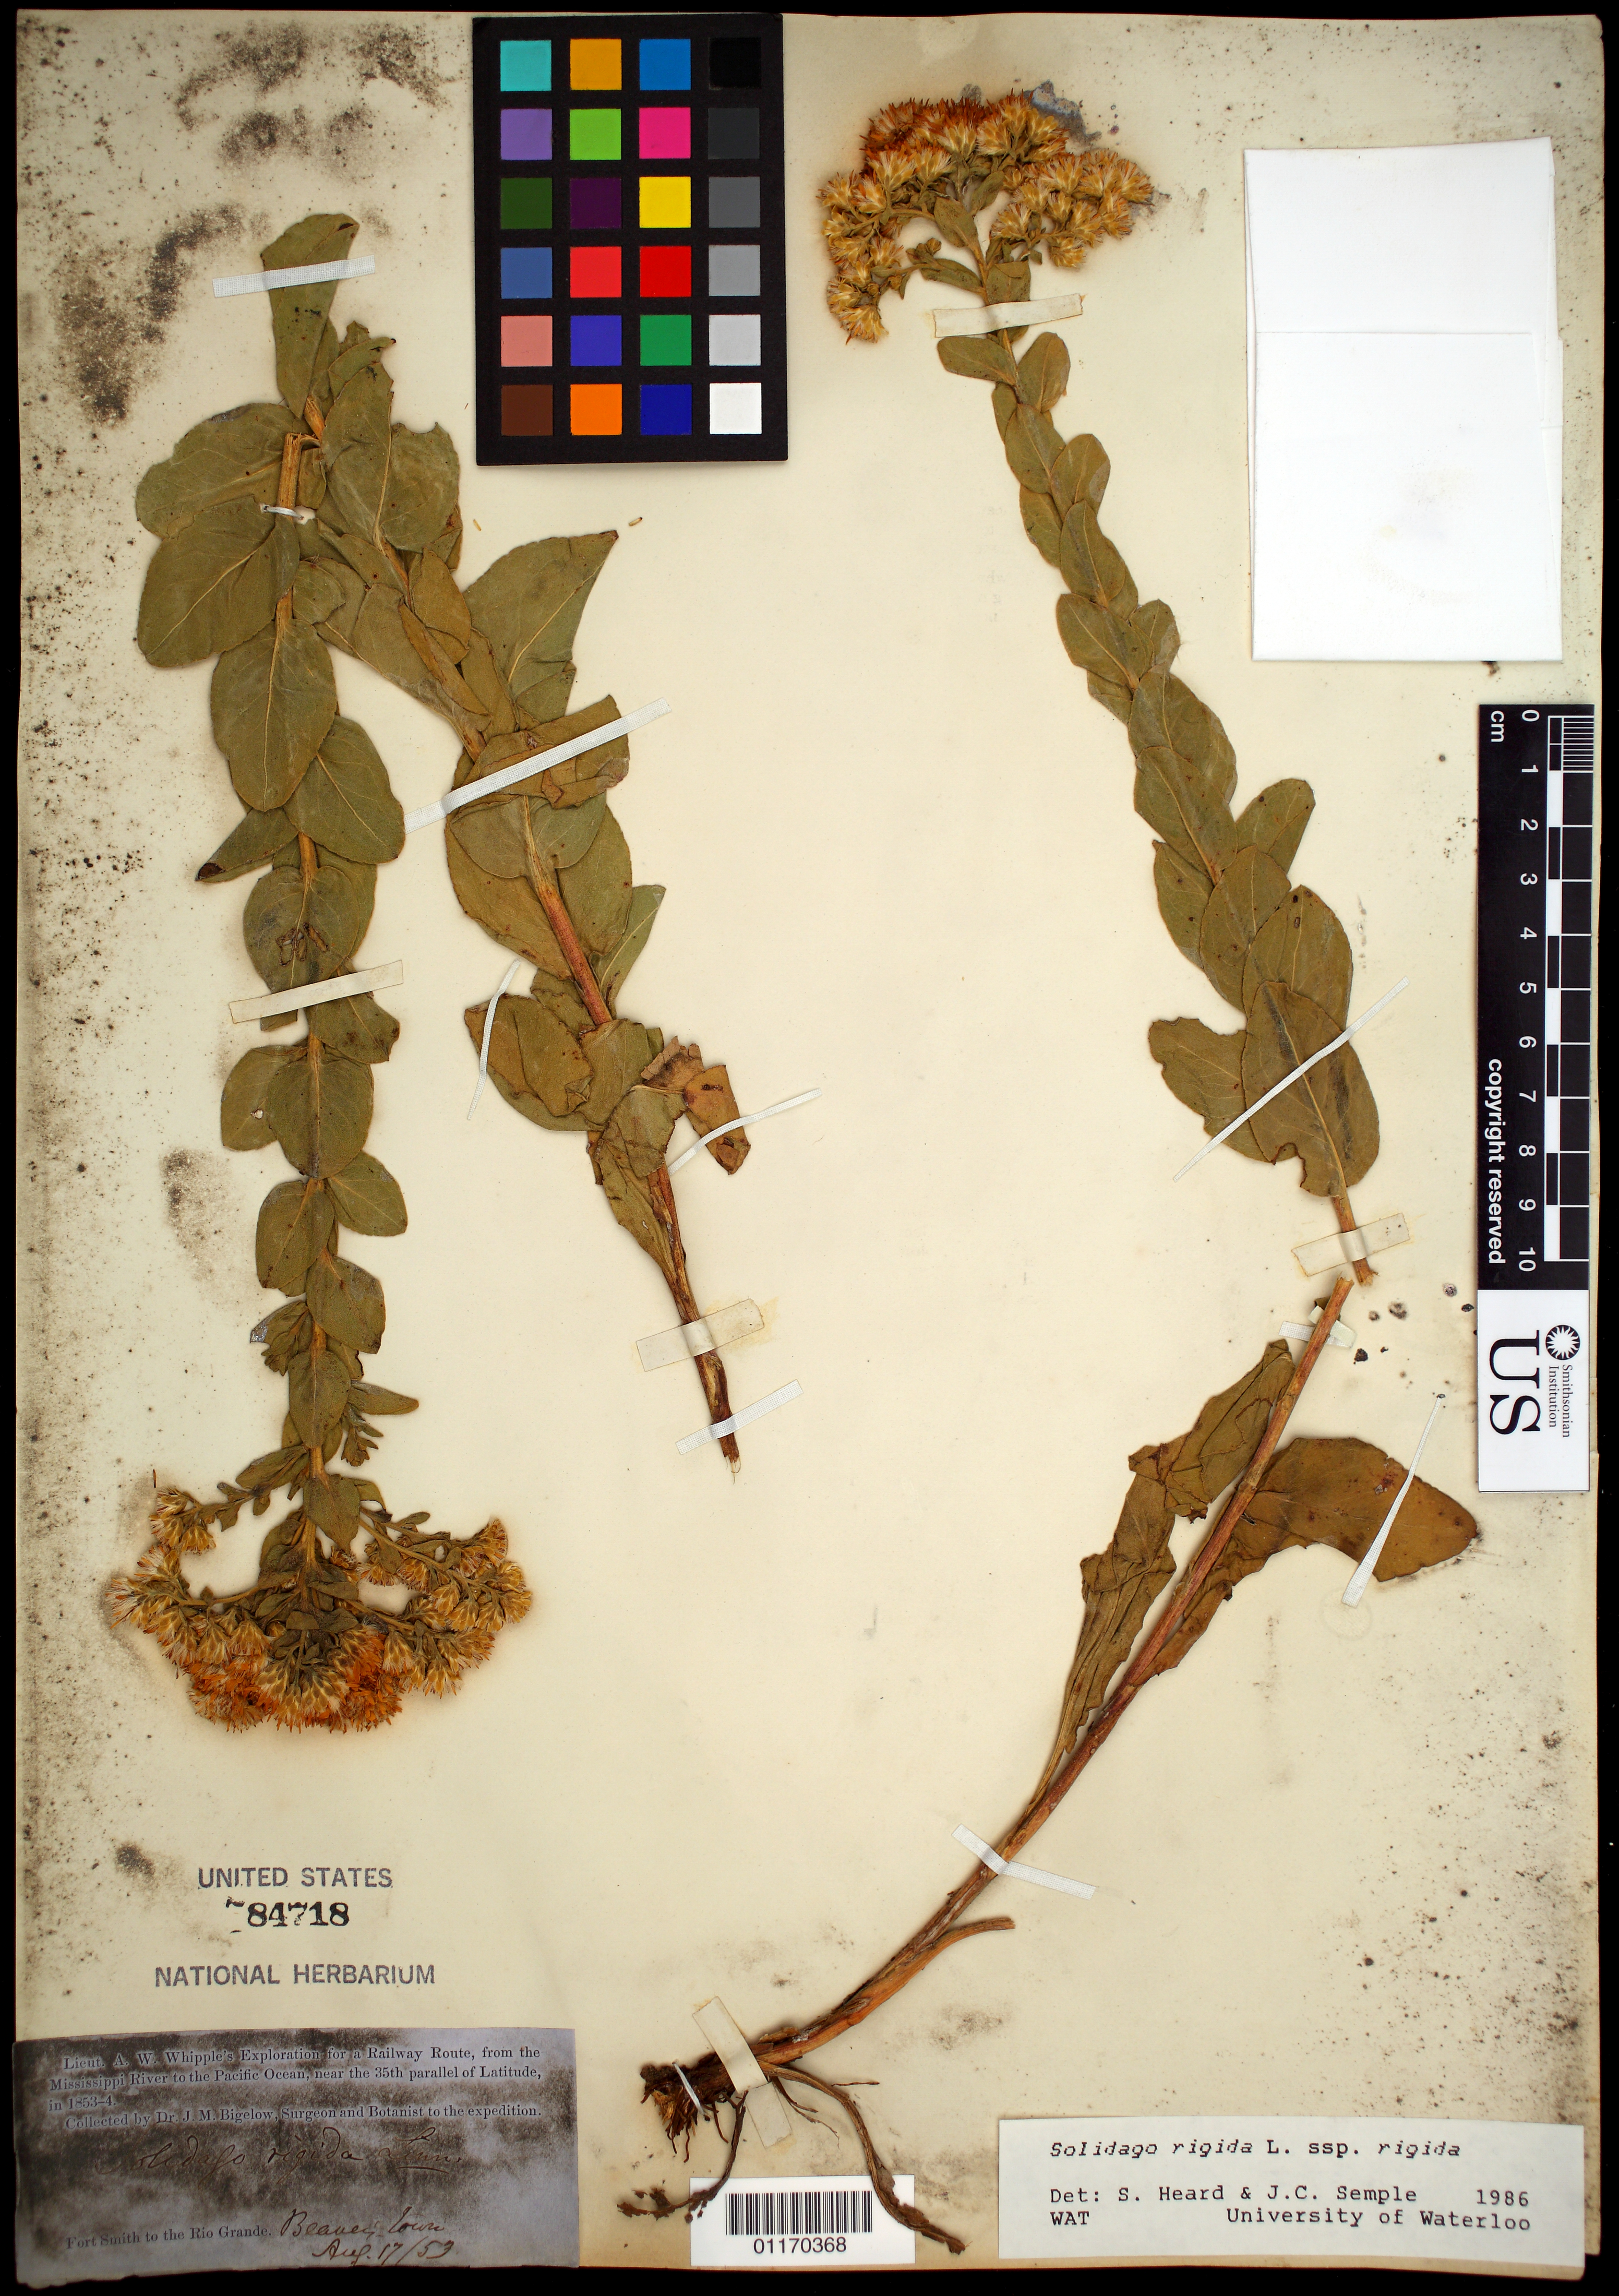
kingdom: Plantae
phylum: Tracheophyta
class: Magnoliopsida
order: Asterales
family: Asteraceae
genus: Oligoneuron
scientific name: Oligoneuron rigidum var. rigidum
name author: (L.) Small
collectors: J. M. Bigelow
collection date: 1853-08-17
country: United States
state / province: Iowa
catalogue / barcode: US 84718